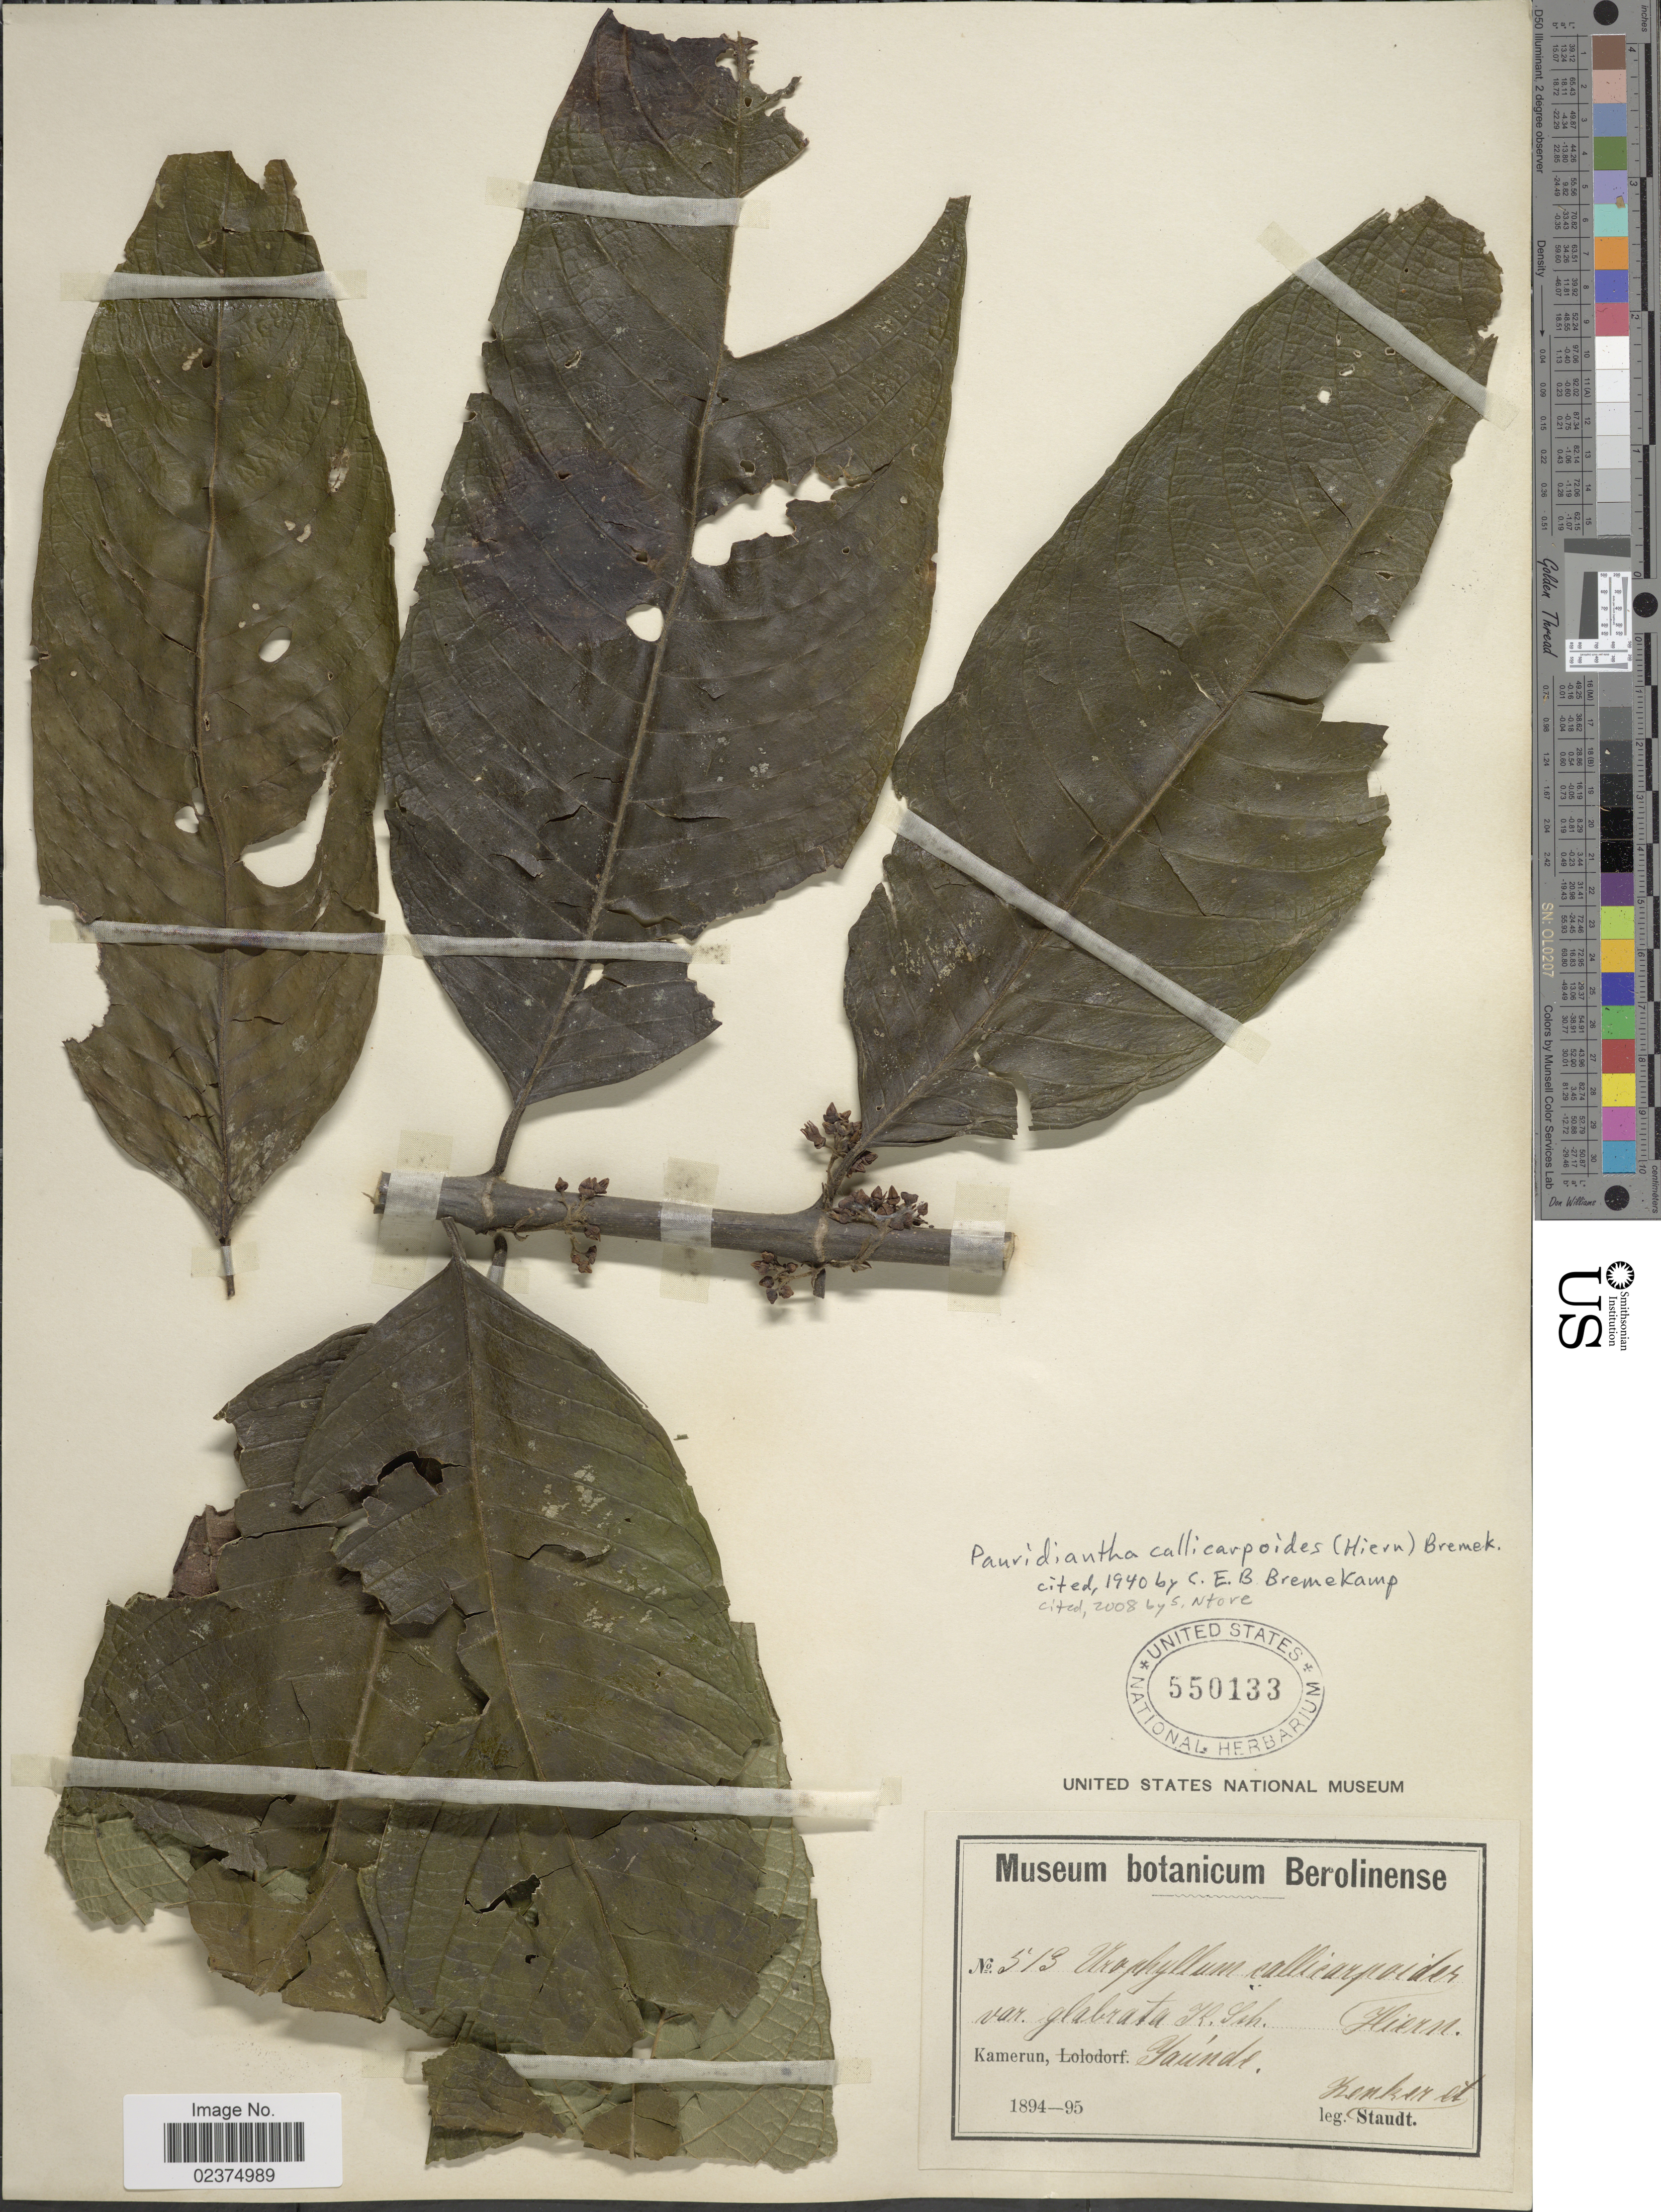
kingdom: Plantae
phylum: Tracheophyta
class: Magnoliopsida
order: Gentianales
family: Rubiaceae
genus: Pauridiantha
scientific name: Pauridiantha callicarpoides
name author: (Hiern) Bremek.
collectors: Zenker, -- & -. Staudt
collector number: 513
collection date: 1894/1895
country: Cameroon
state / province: Centre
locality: Yaunde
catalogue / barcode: US 550133